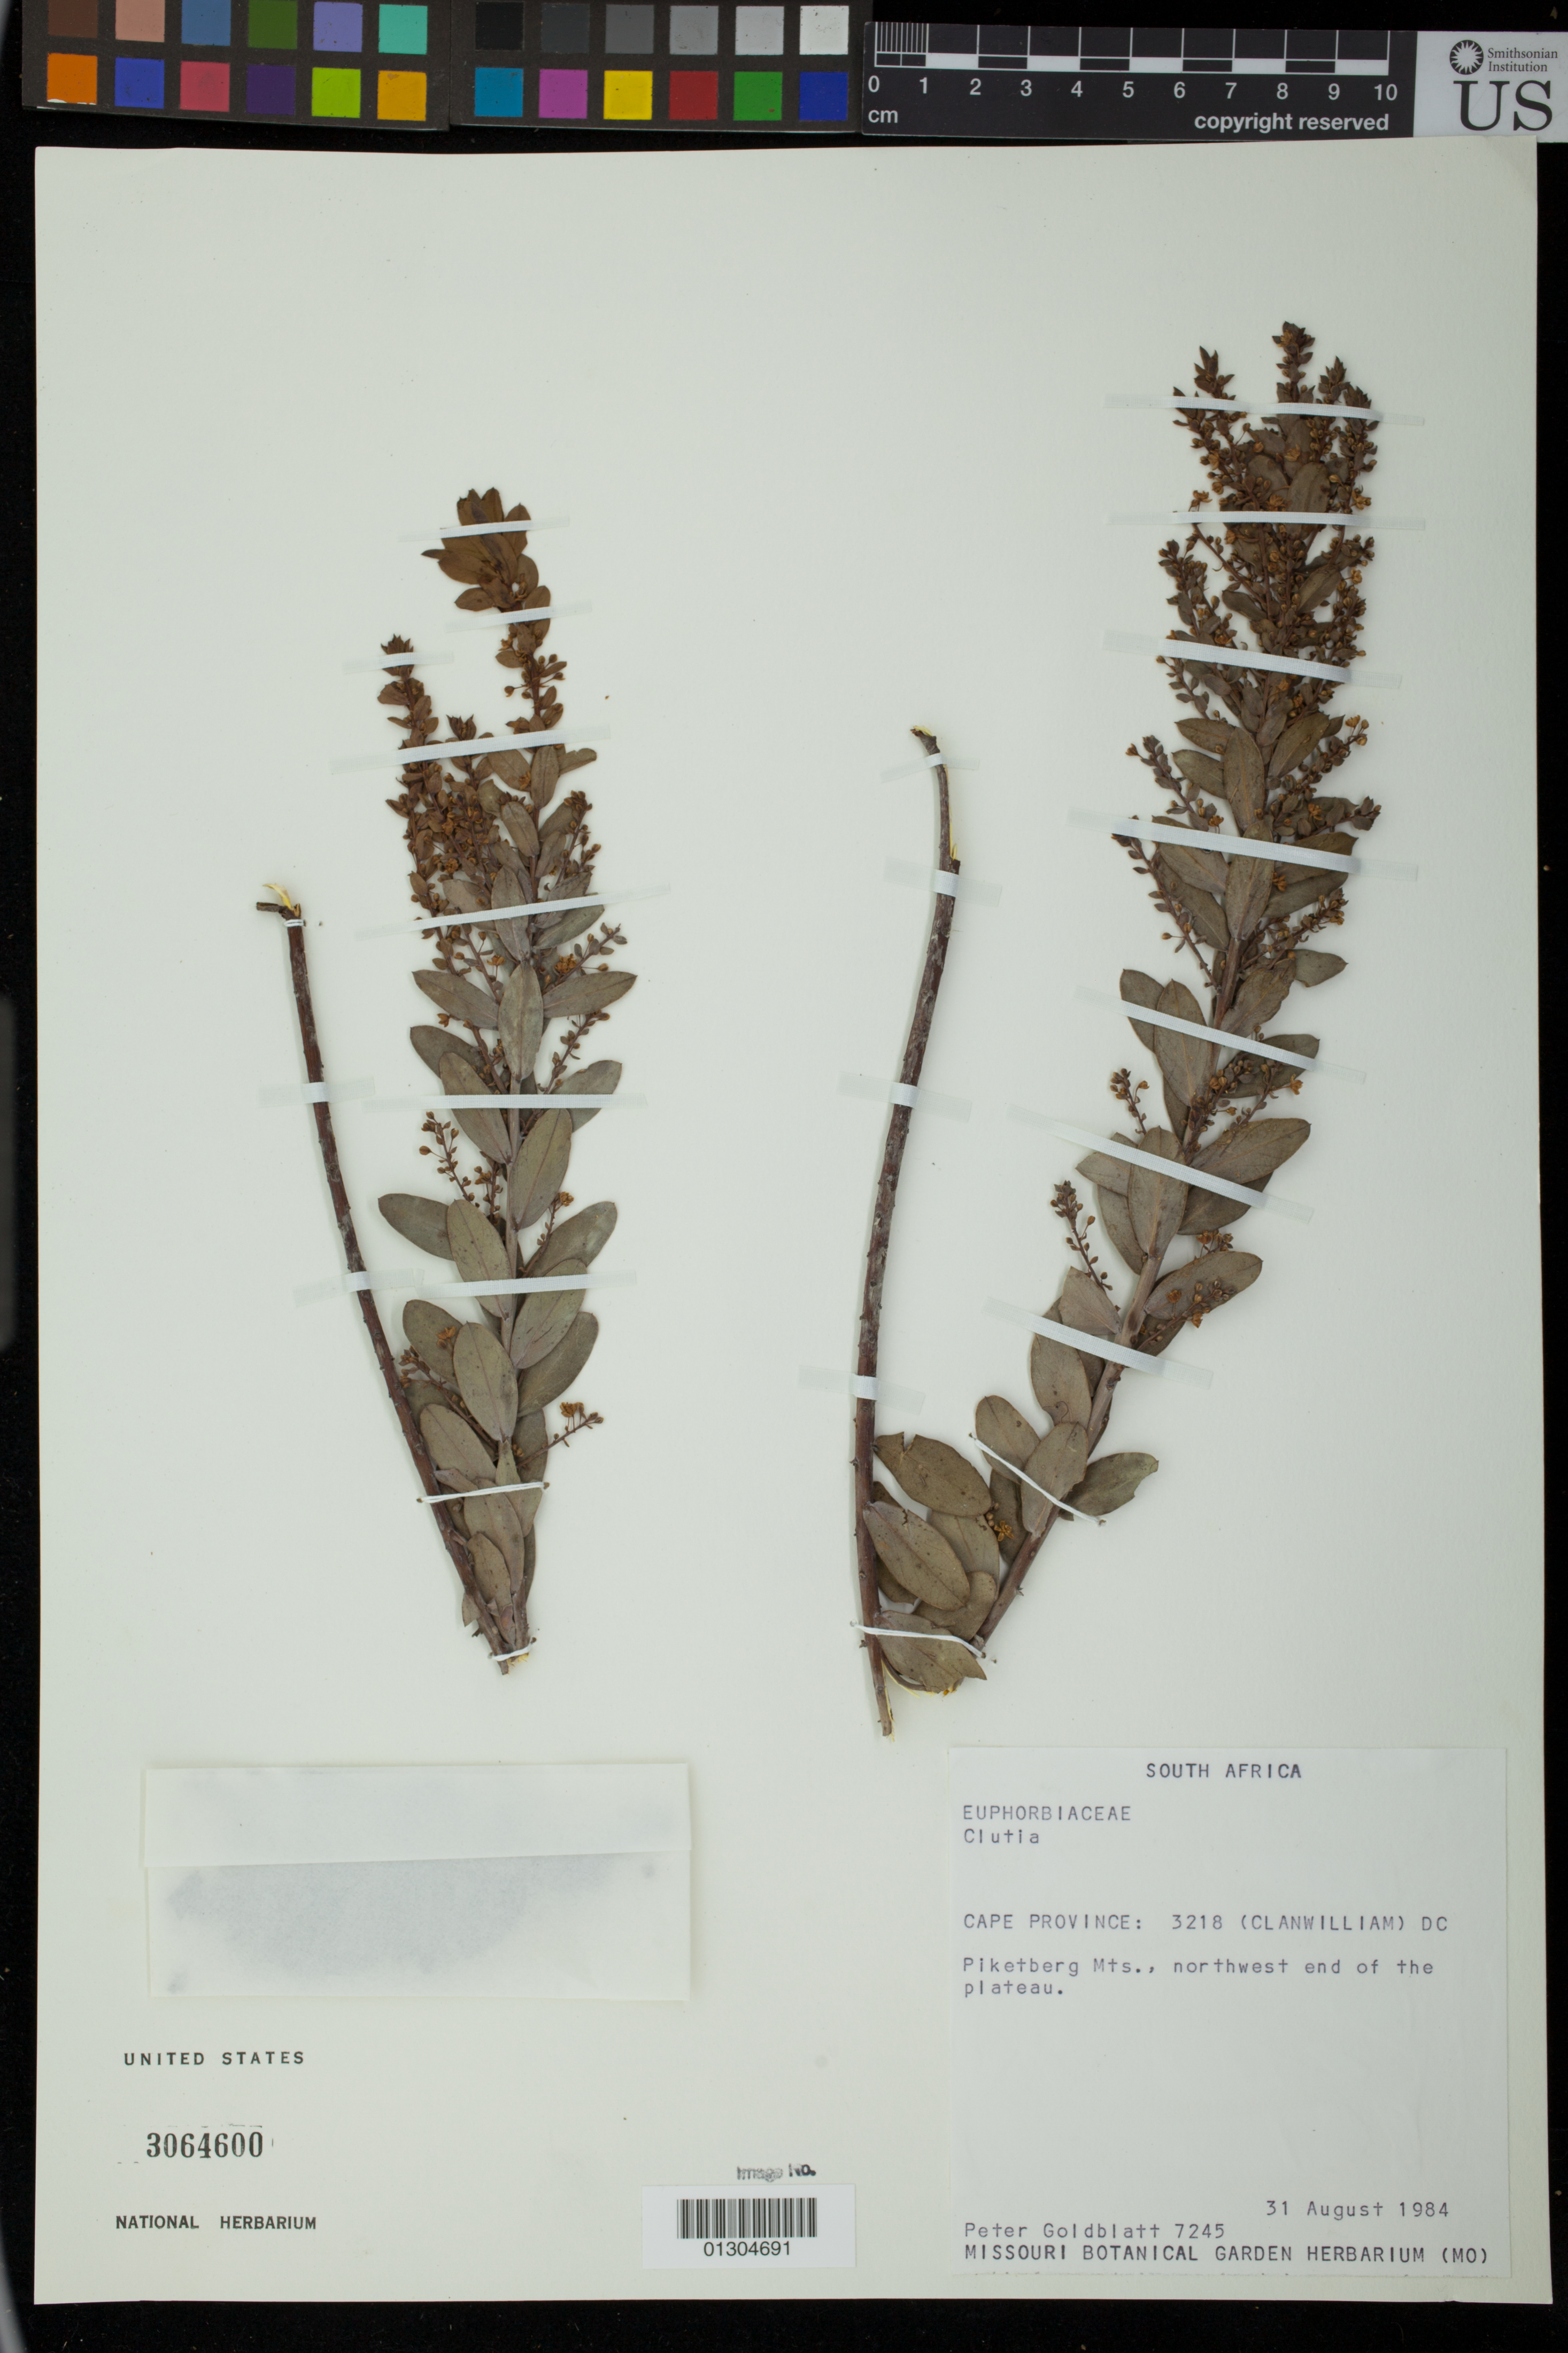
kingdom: Plantae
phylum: Tracheophyta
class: Magnoliopsida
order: Malpighiales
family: Peraceae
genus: Clutia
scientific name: Clutia sp.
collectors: P. Goldblatt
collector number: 7245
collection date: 1984-08-31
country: South Africa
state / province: Western Cape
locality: Piketberg Mts., northwest end of the plateau.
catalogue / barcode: US 3064600